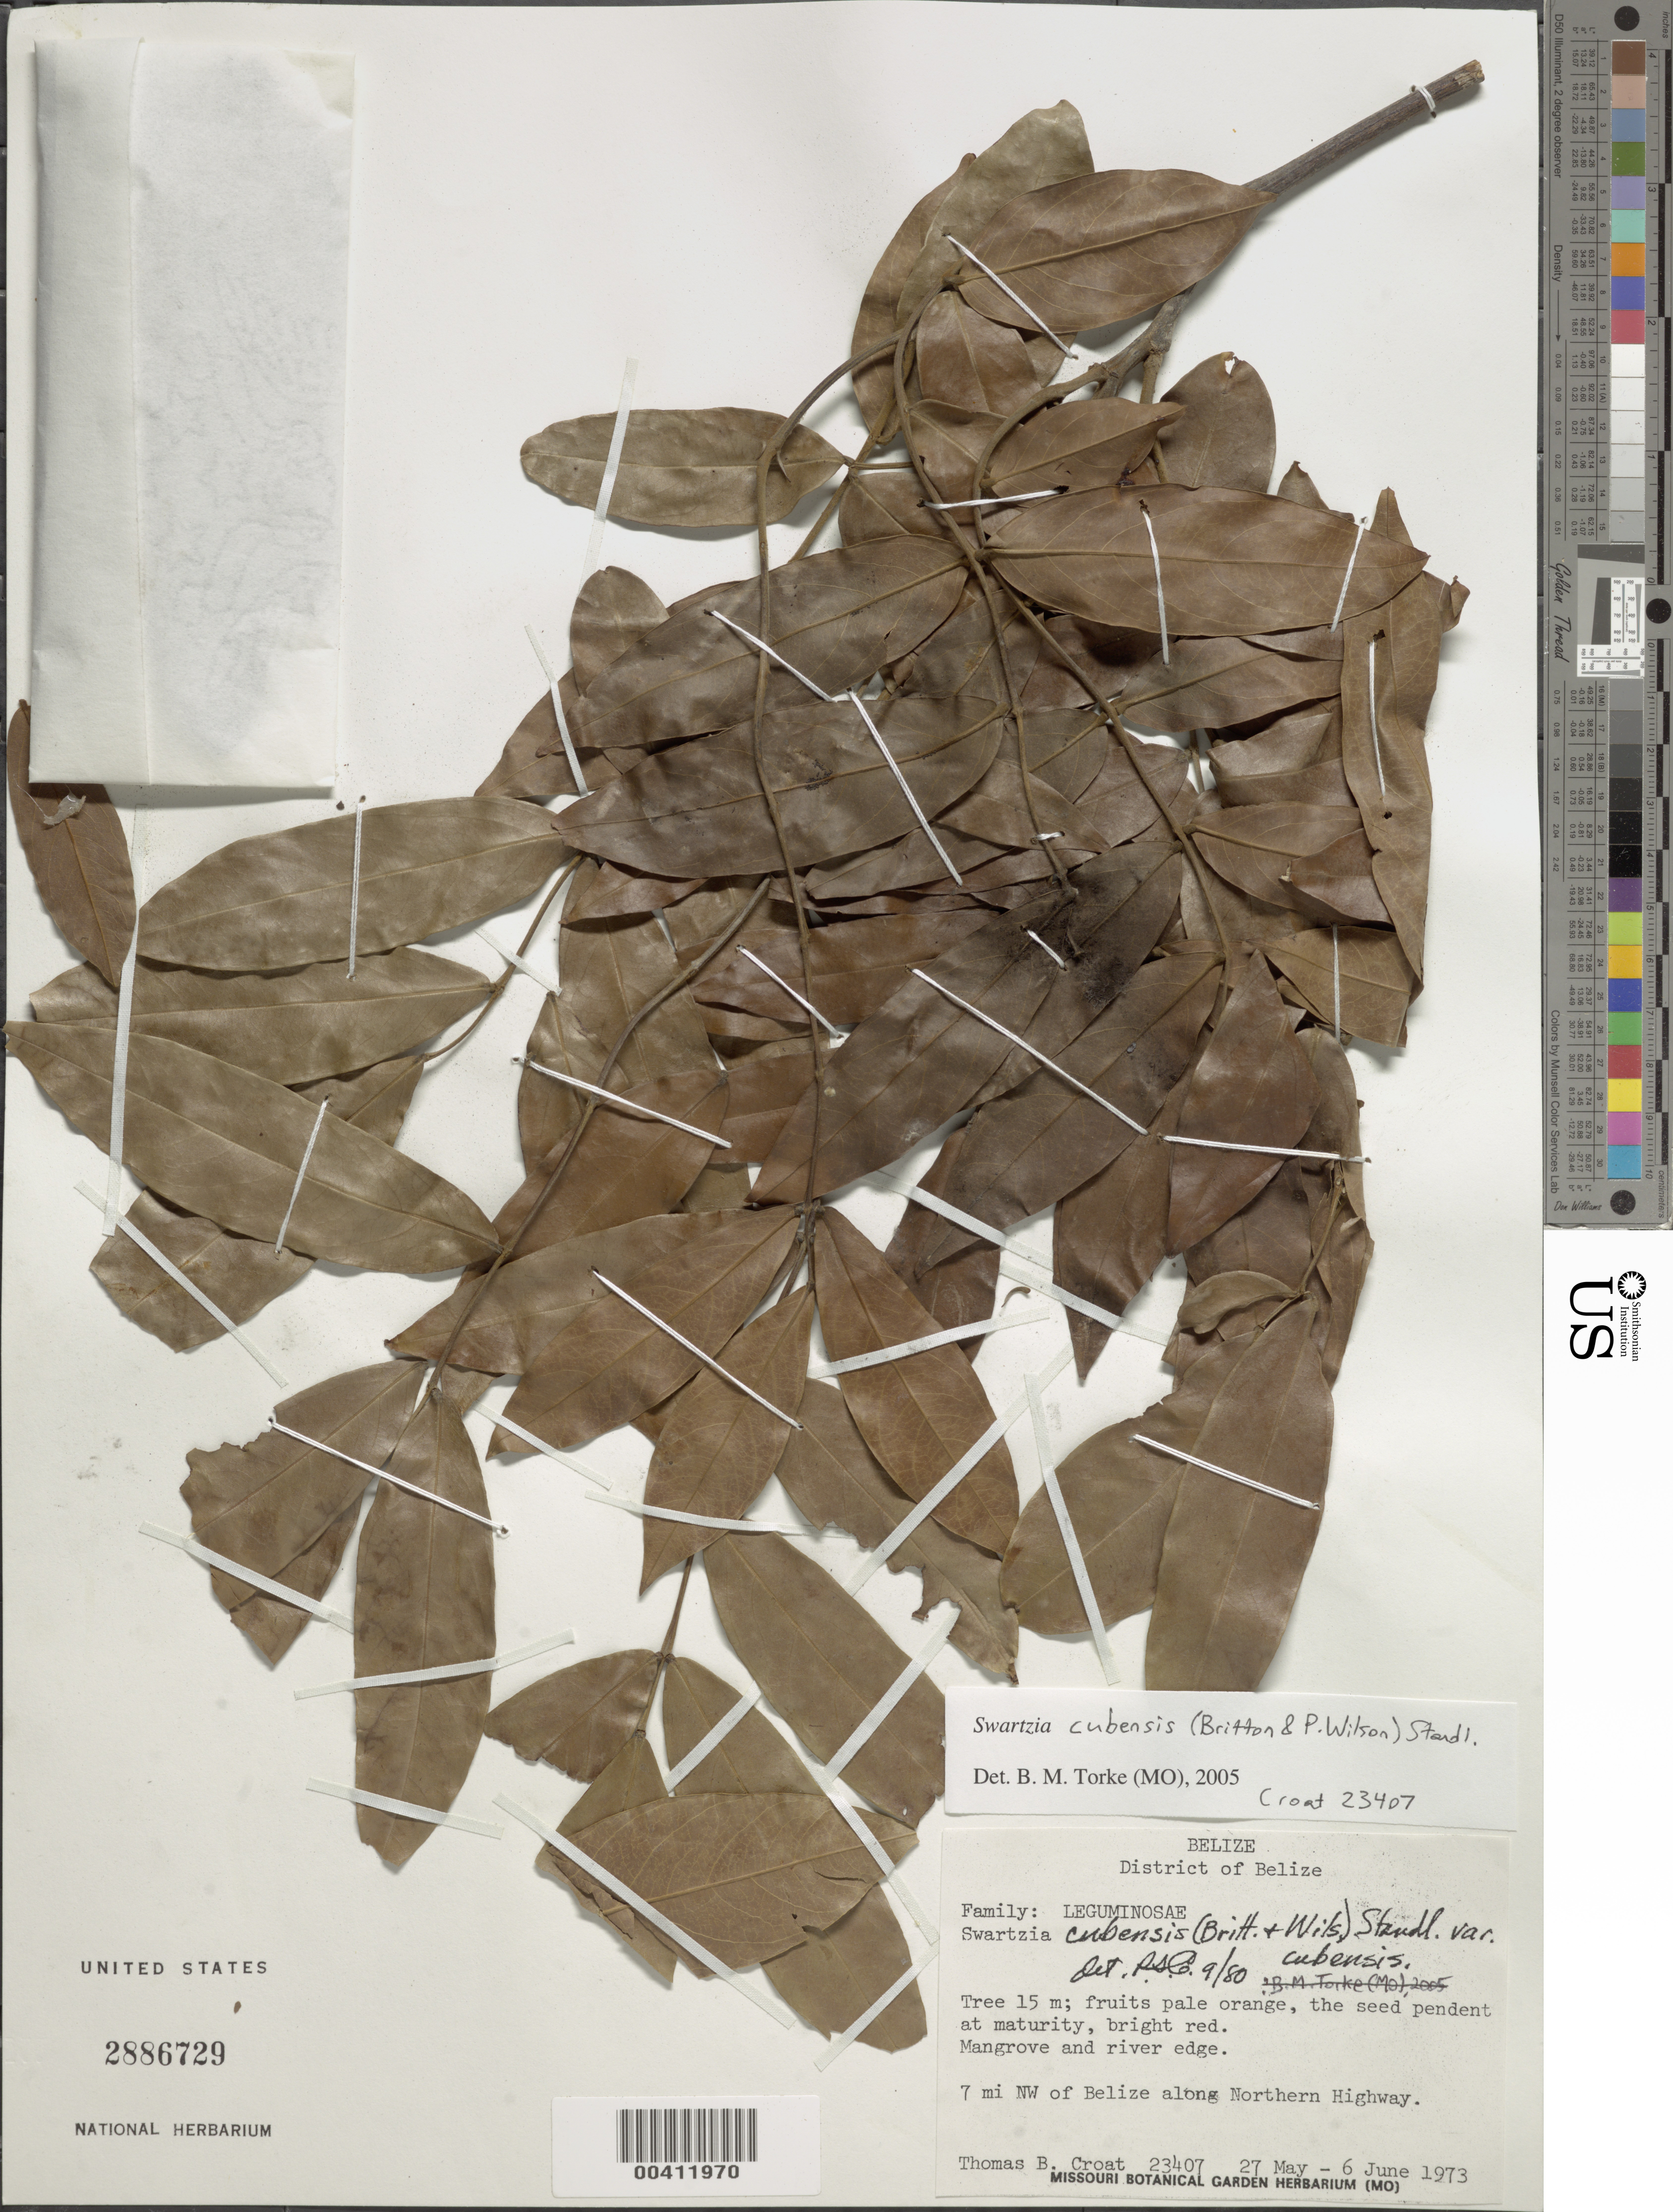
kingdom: Plantae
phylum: Tracheophyta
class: Magnoliopsida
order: Fabales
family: Fabaceae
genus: Swartzia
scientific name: Swartzia cubensis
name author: (Britton & P. Wilson) Standl.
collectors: T. B. Croat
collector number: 23407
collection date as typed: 27 May 1973 to 06 Jun 1973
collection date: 1973-05-27/1973-06-06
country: Belize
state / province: Belize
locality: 7 mi NW of Belize along Northern Hwy.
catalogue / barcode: US 2886729